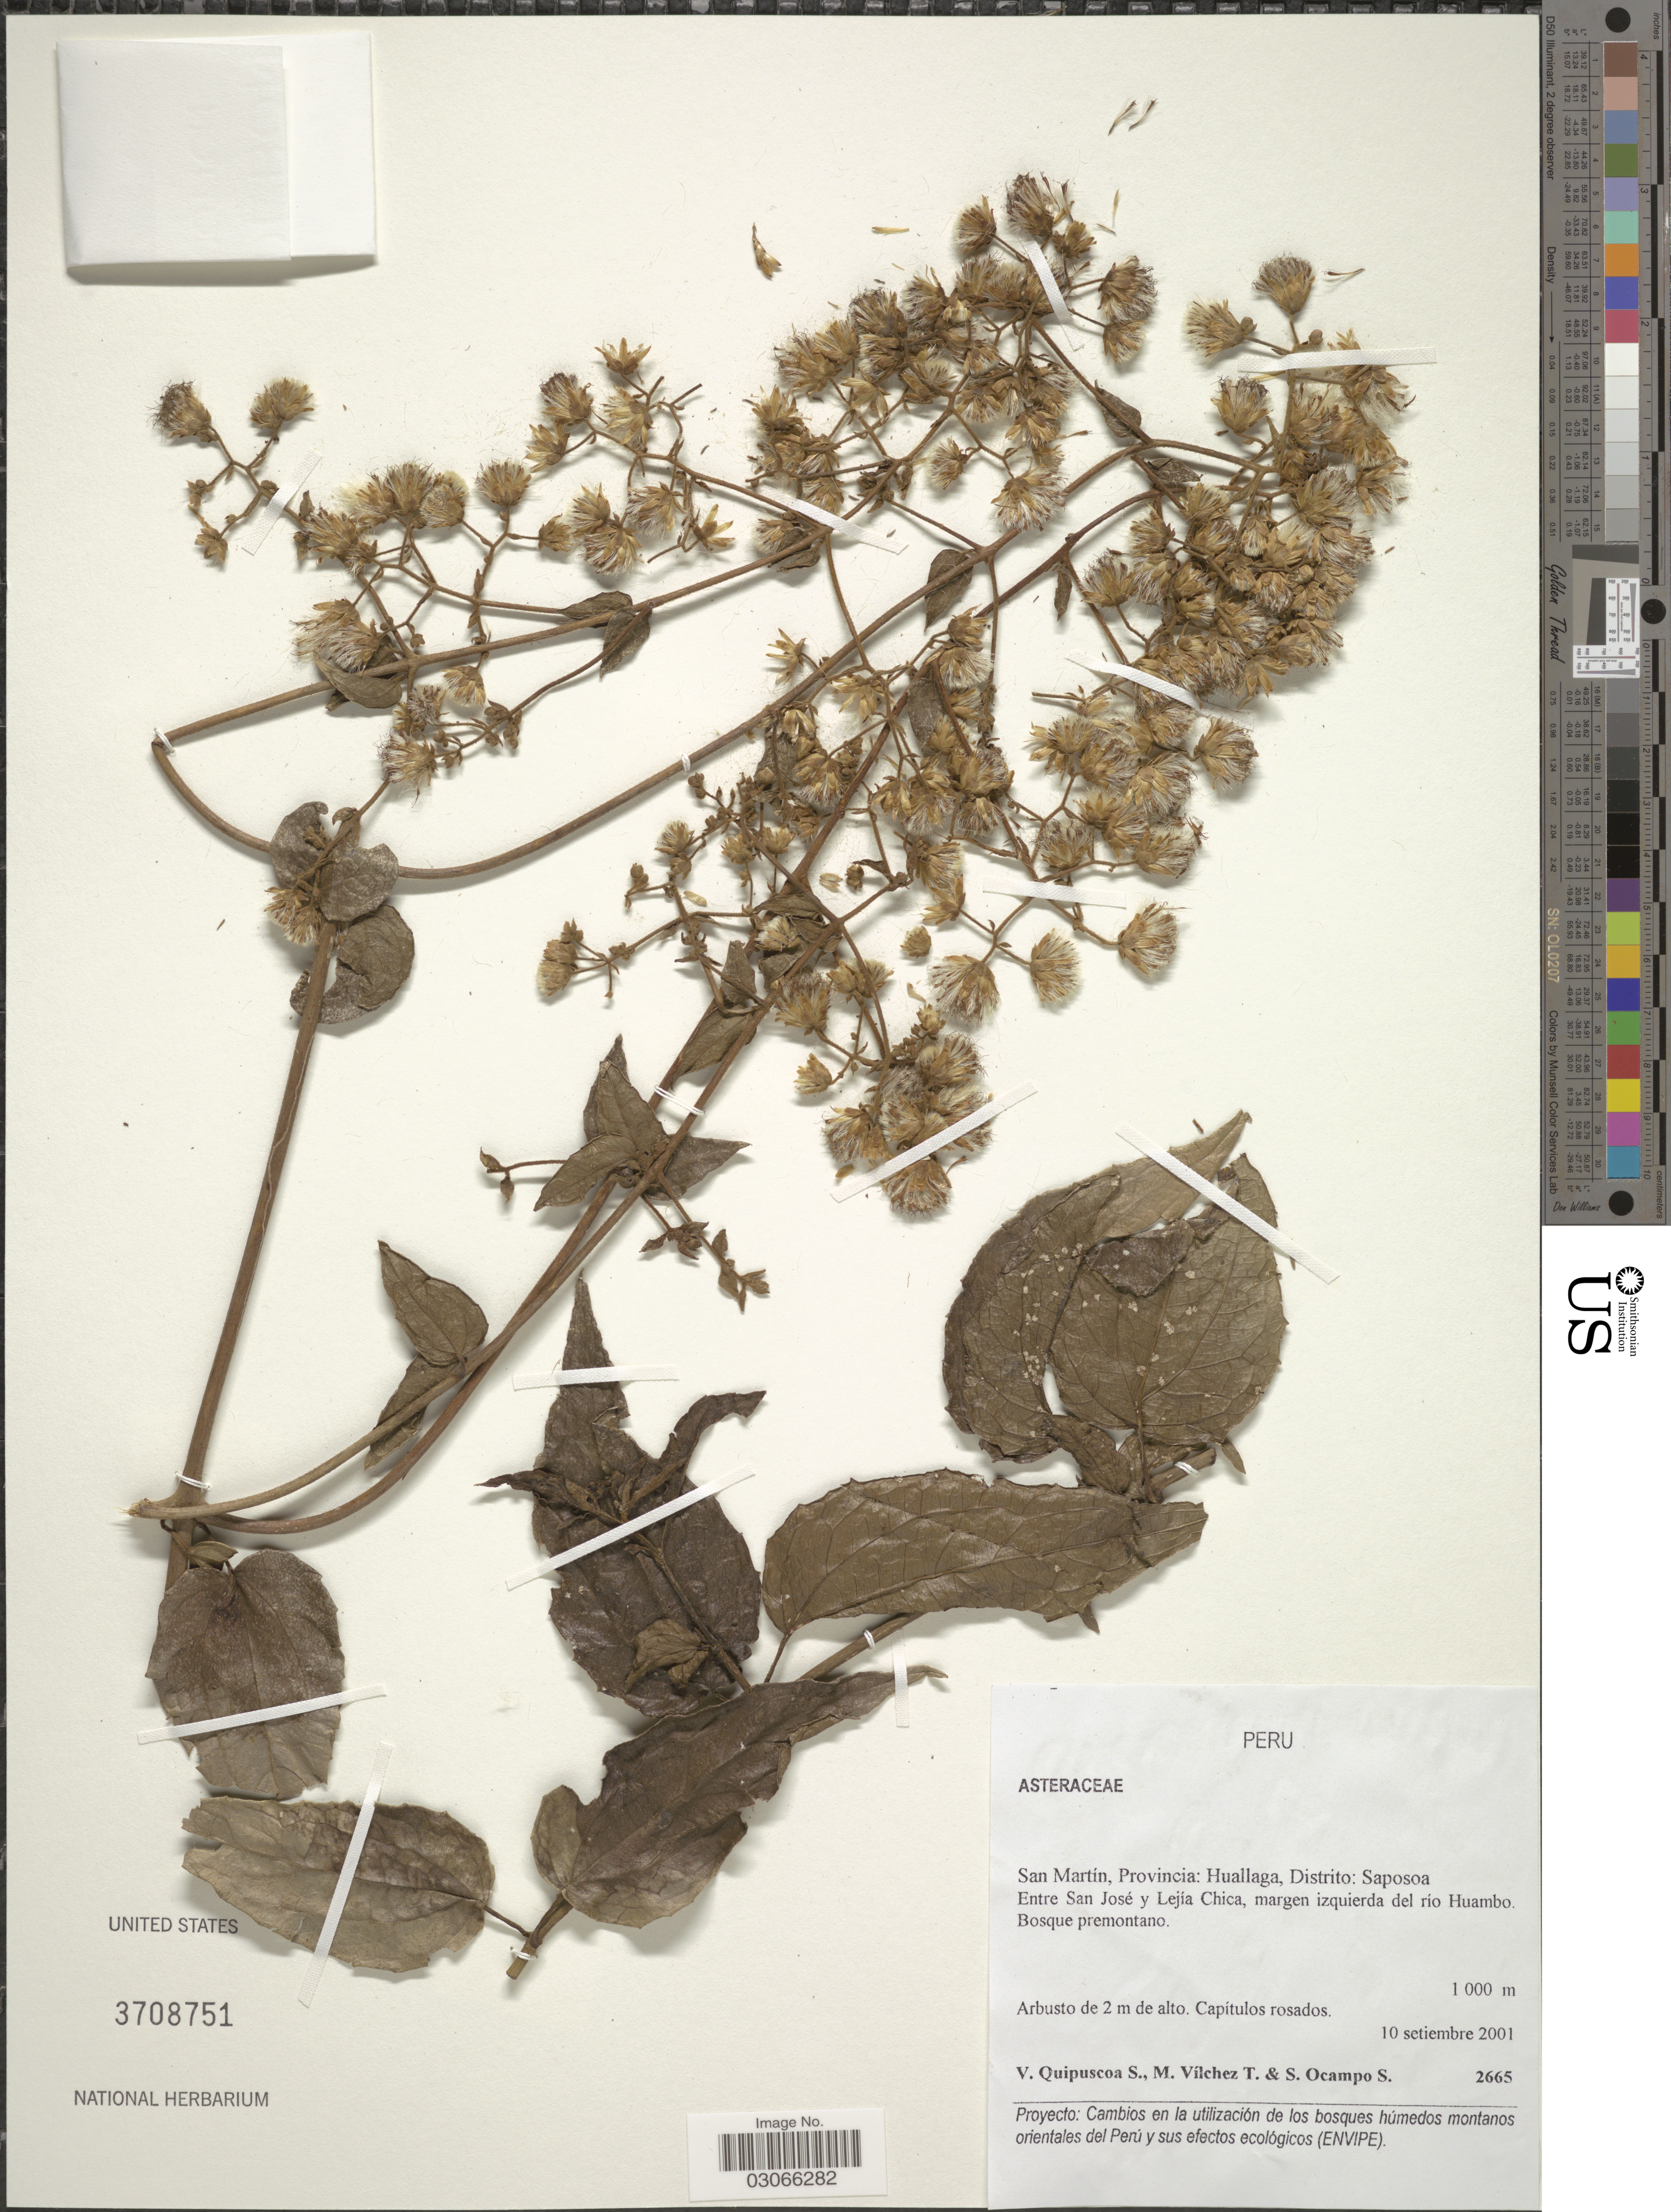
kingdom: Plantae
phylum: Tracheophyta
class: Magnoliopsida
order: Asterales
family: Asteraceae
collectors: V. Quipuscoa S., M. Vilchez T. & S. Ocampo S.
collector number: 2665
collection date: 2001-09-10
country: Peru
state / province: San Martín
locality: Provincia: Huallaga, Distrito: Saposoa Entre San José y Lejía Chica, margen izquierda del río Huambo.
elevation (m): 1000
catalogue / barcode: US 3708751